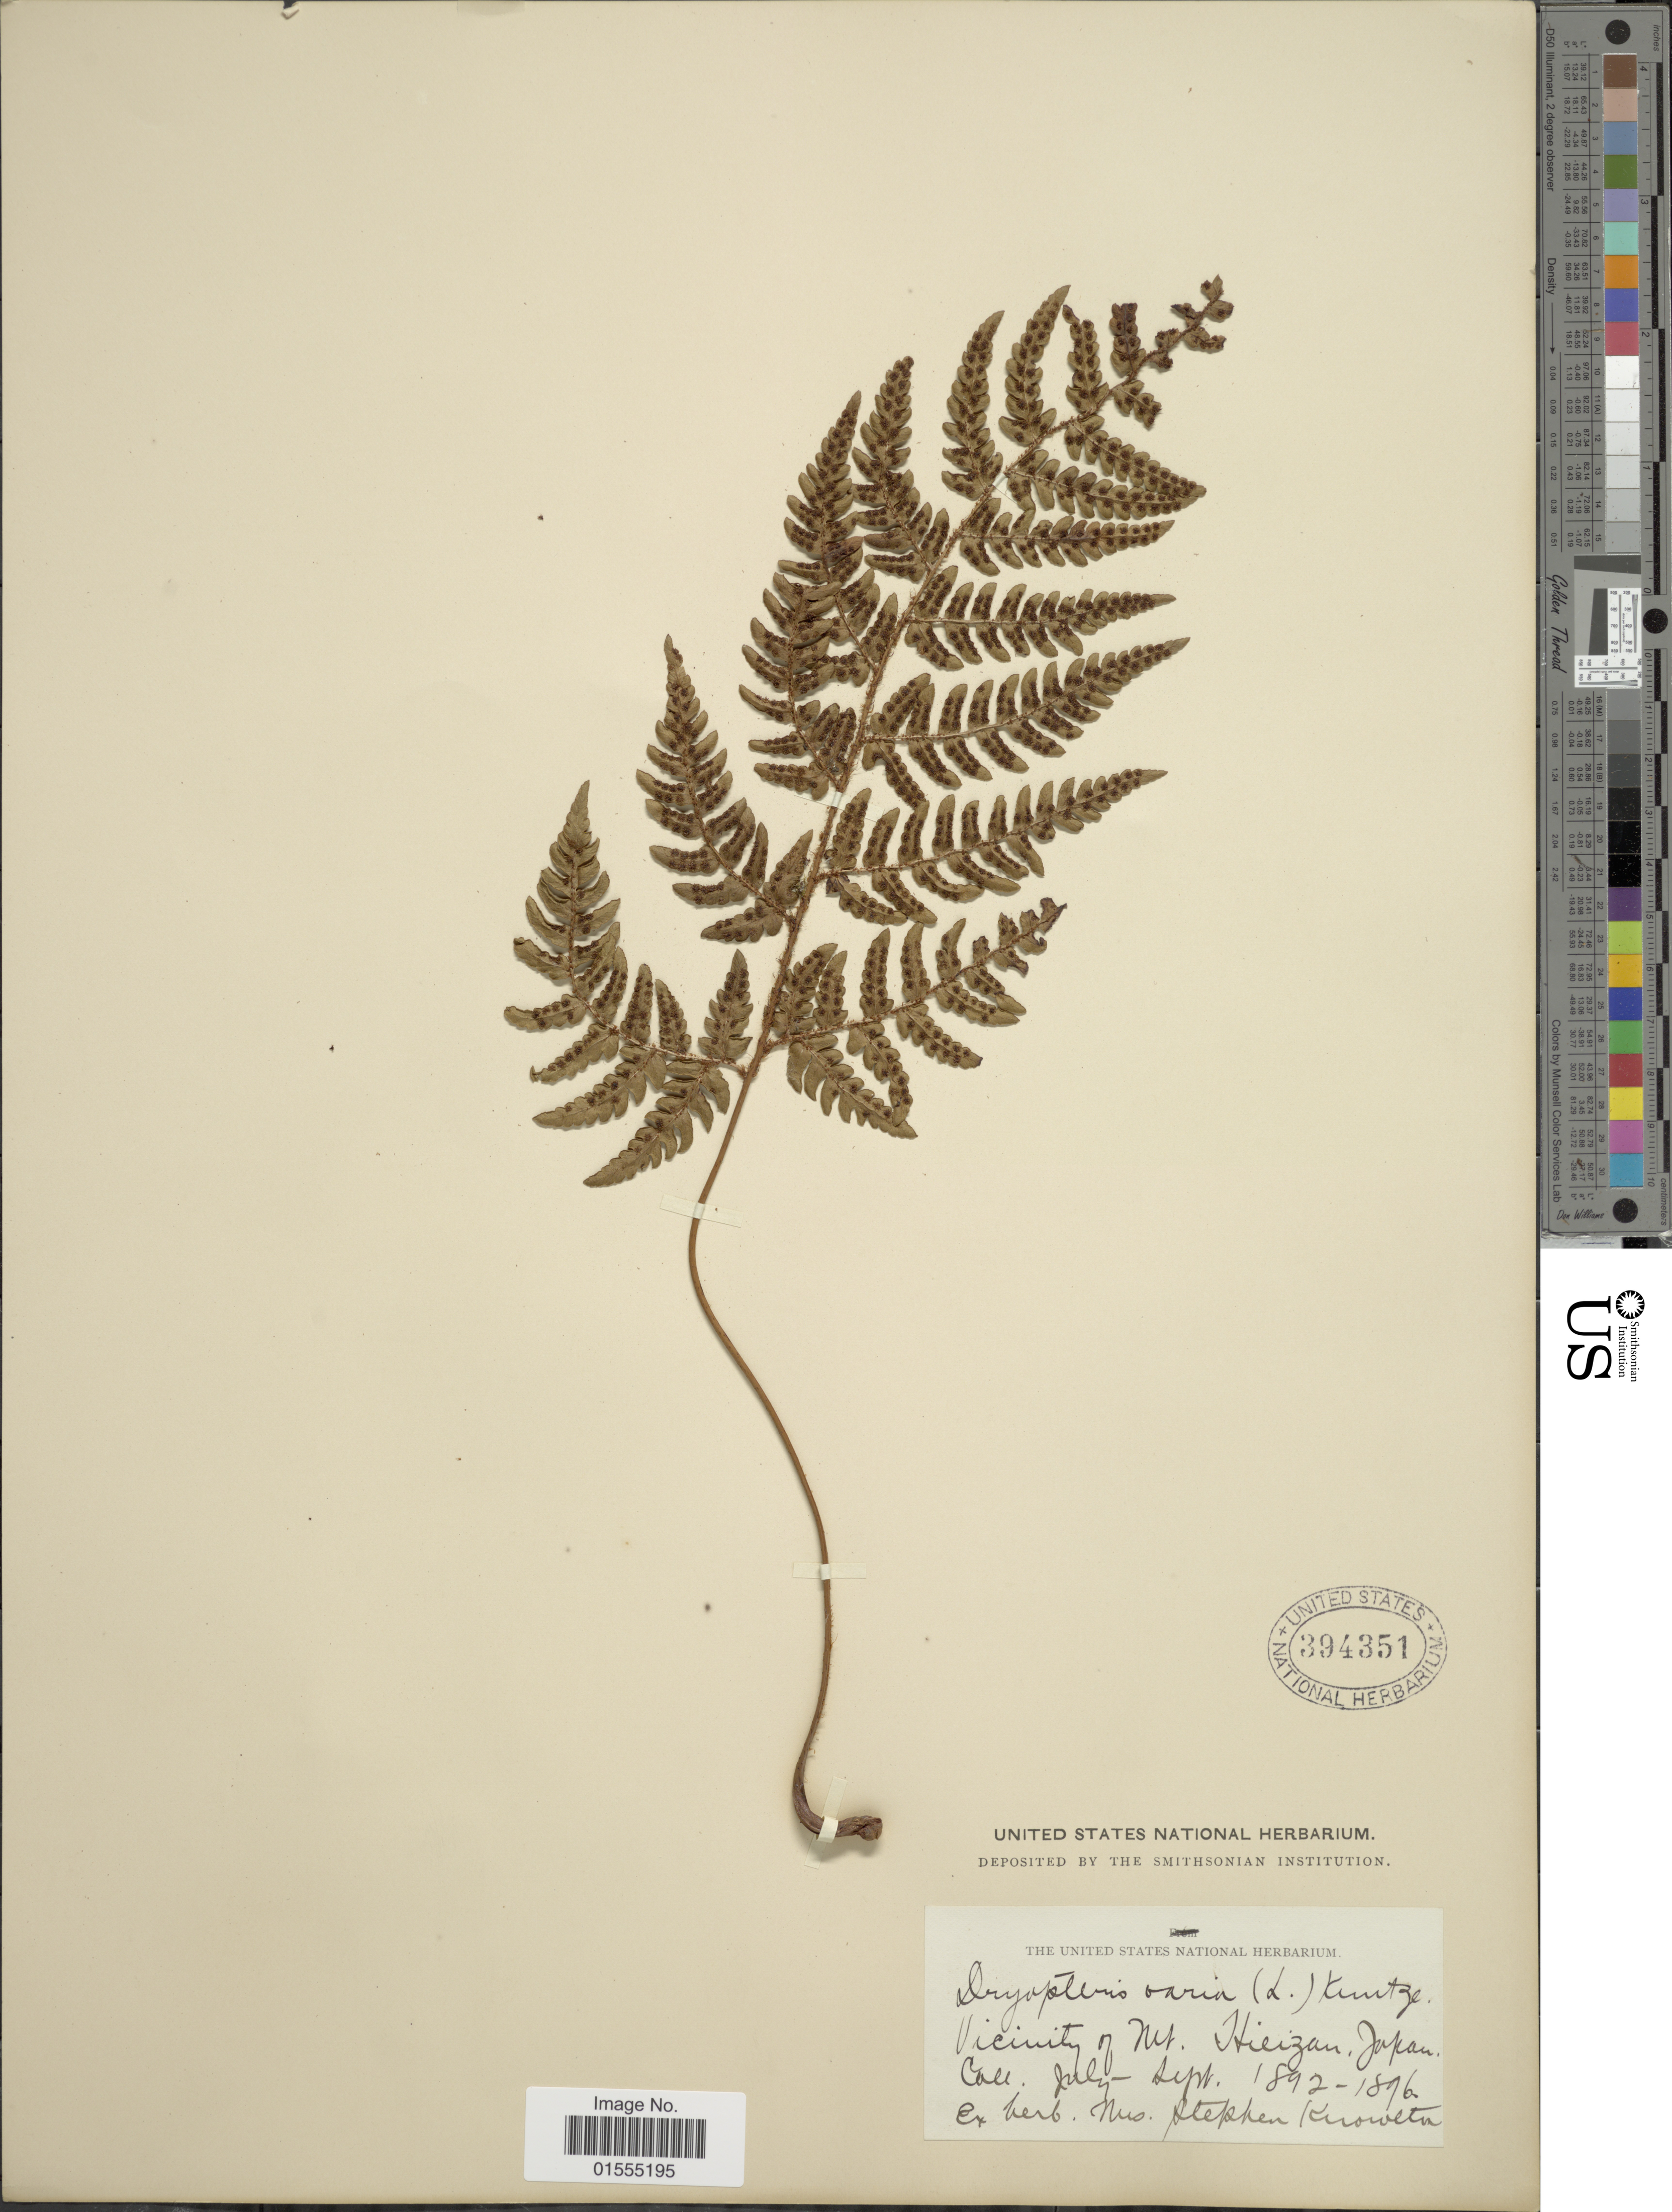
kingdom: Plantae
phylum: Tracheophyta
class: Polypodiopsida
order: Polypodiales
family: Dryopteridaceae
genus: Dryopteris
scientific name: Dryopteris varia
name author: (L.) Kuntze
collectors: ex Herb. Mrs. Stephen Knowlton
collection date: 1892-07/1896-09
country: Japan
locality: Vicinity of Mt Hieizan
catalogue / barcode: US 394351